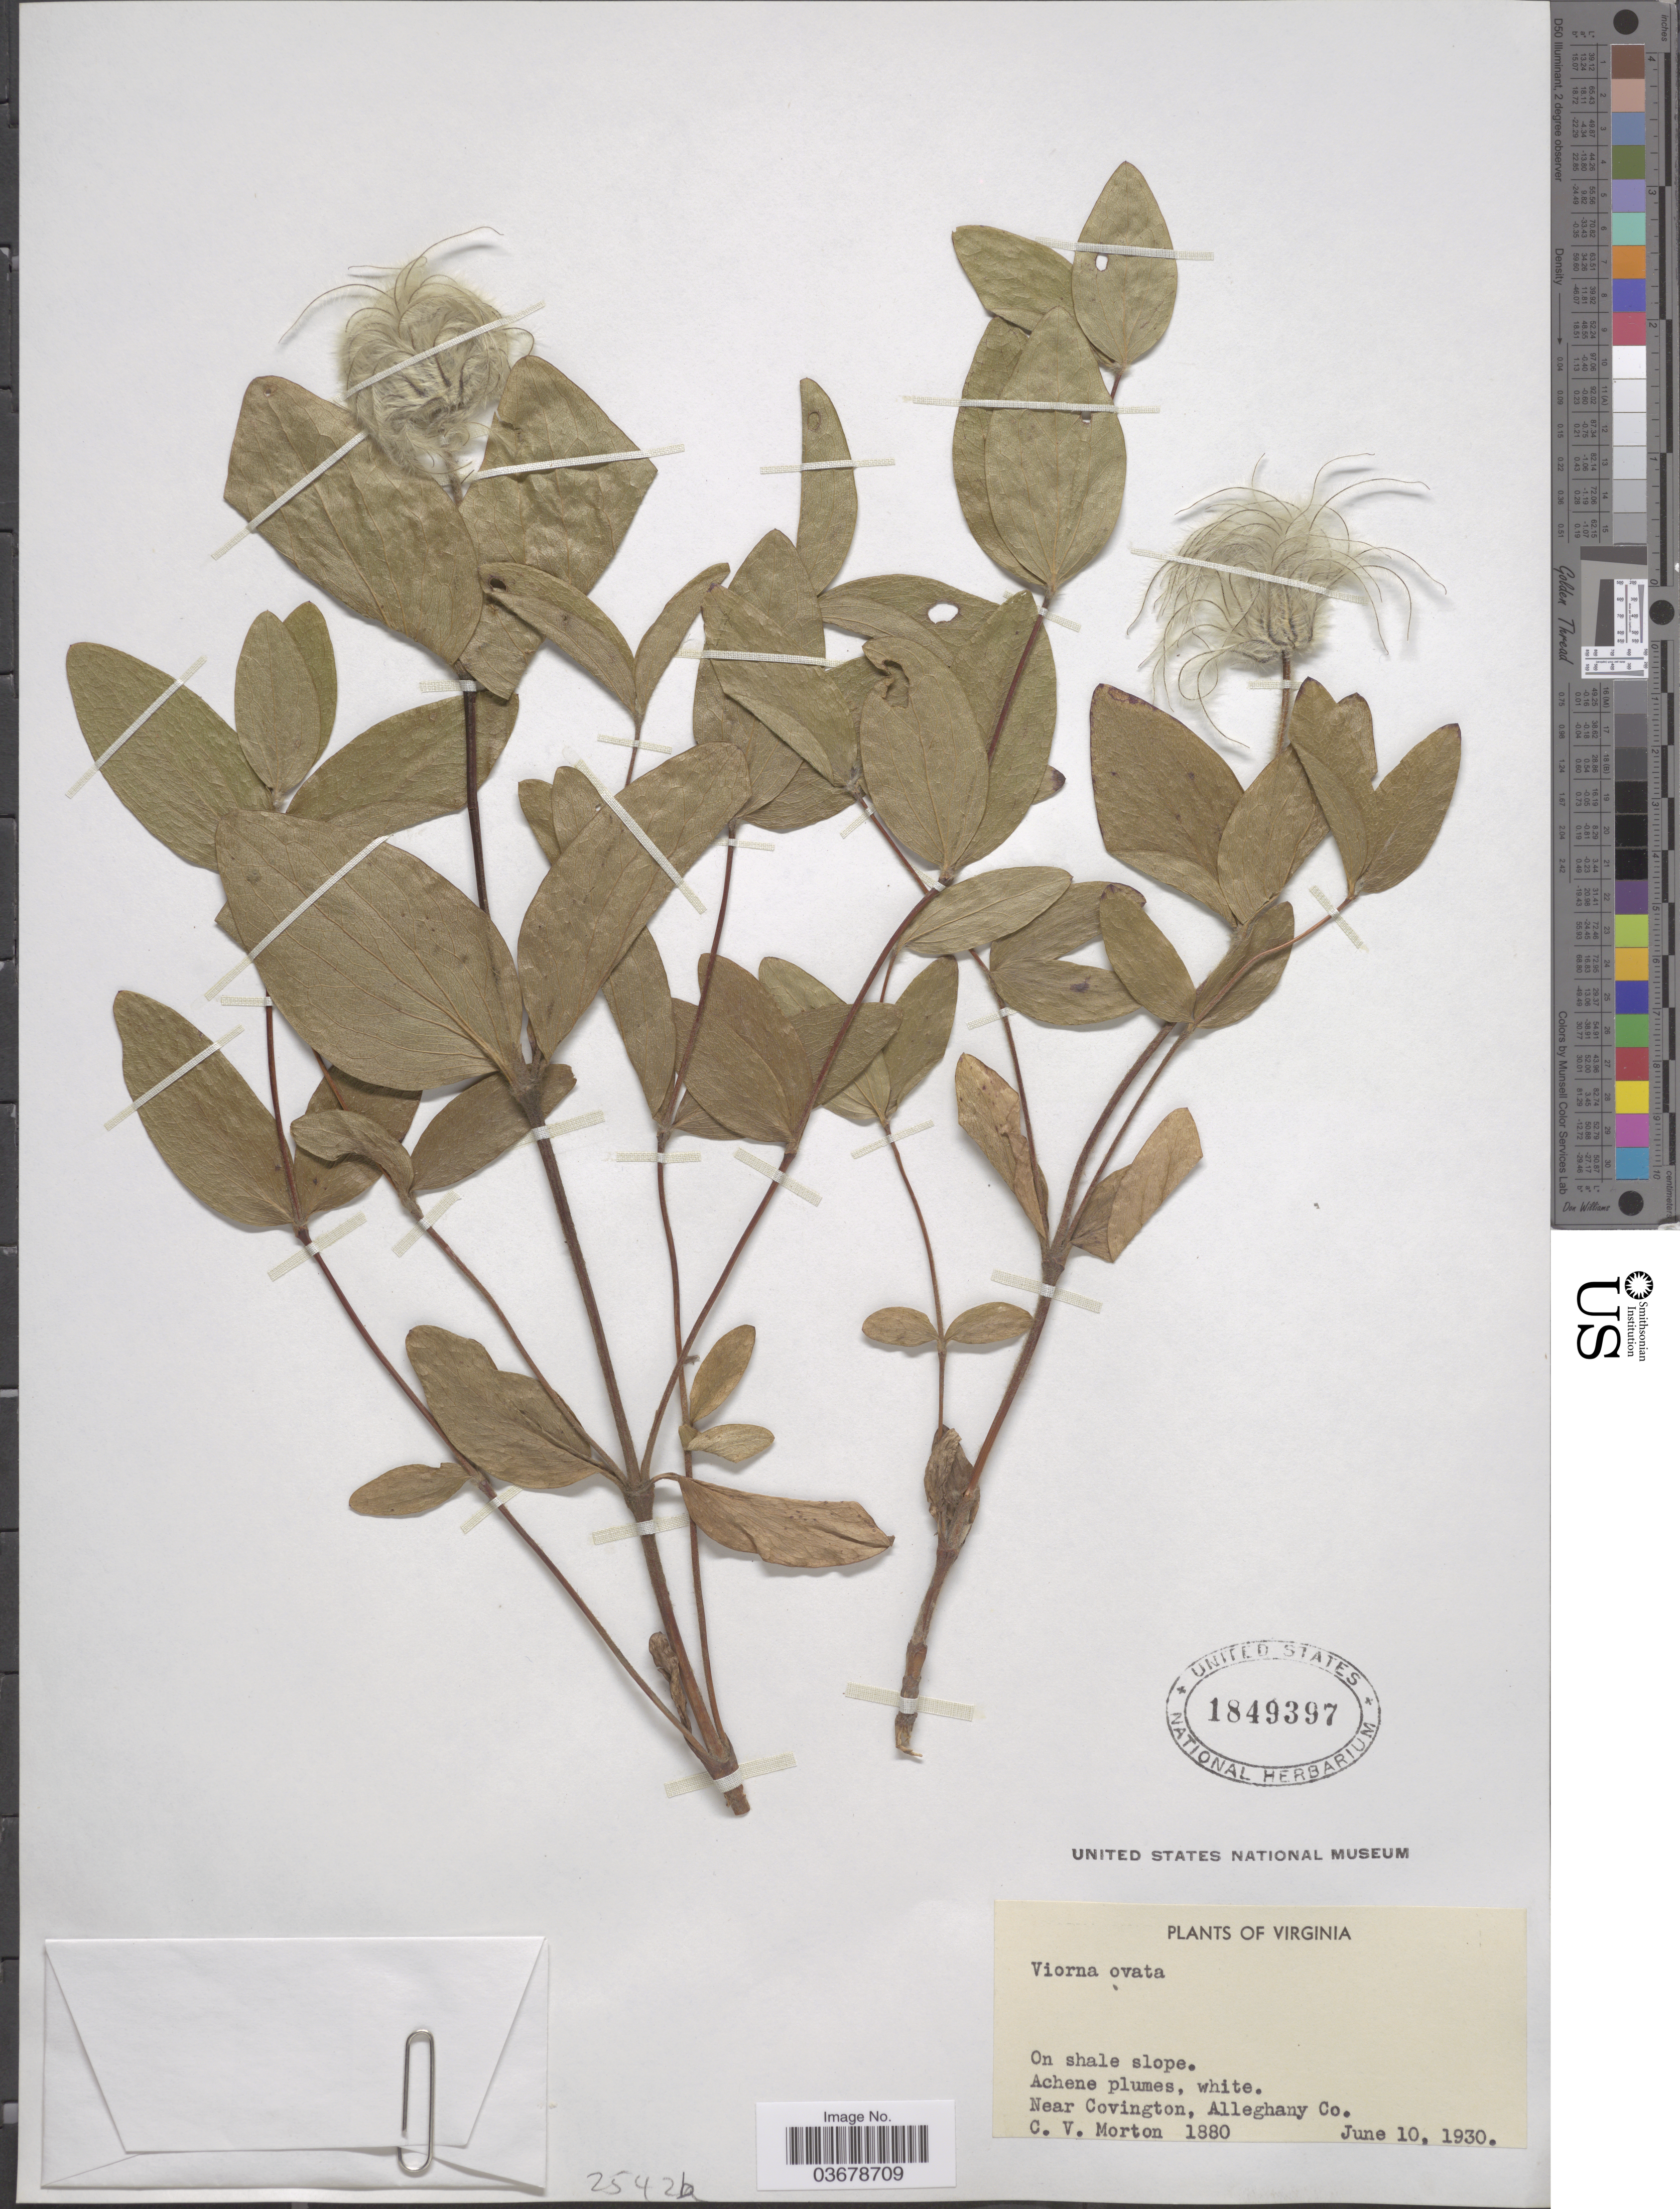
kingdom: Plantae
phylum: Tracheophyta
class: Magnoliopsida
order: Ranunculales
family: Ranunculaceae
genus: Clematis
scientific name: Clematis albicoma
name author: Wherry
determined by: Strong, M. T., (US), Smithsonian Institution - National Museum of Natural History (UNITED STATES)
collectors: C. V. Morton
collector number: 1880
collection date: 1930-06-10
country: United States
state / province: Virginia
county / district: Alleghany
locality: Near Covington, Alleghany Co.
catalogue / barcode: US 1849397